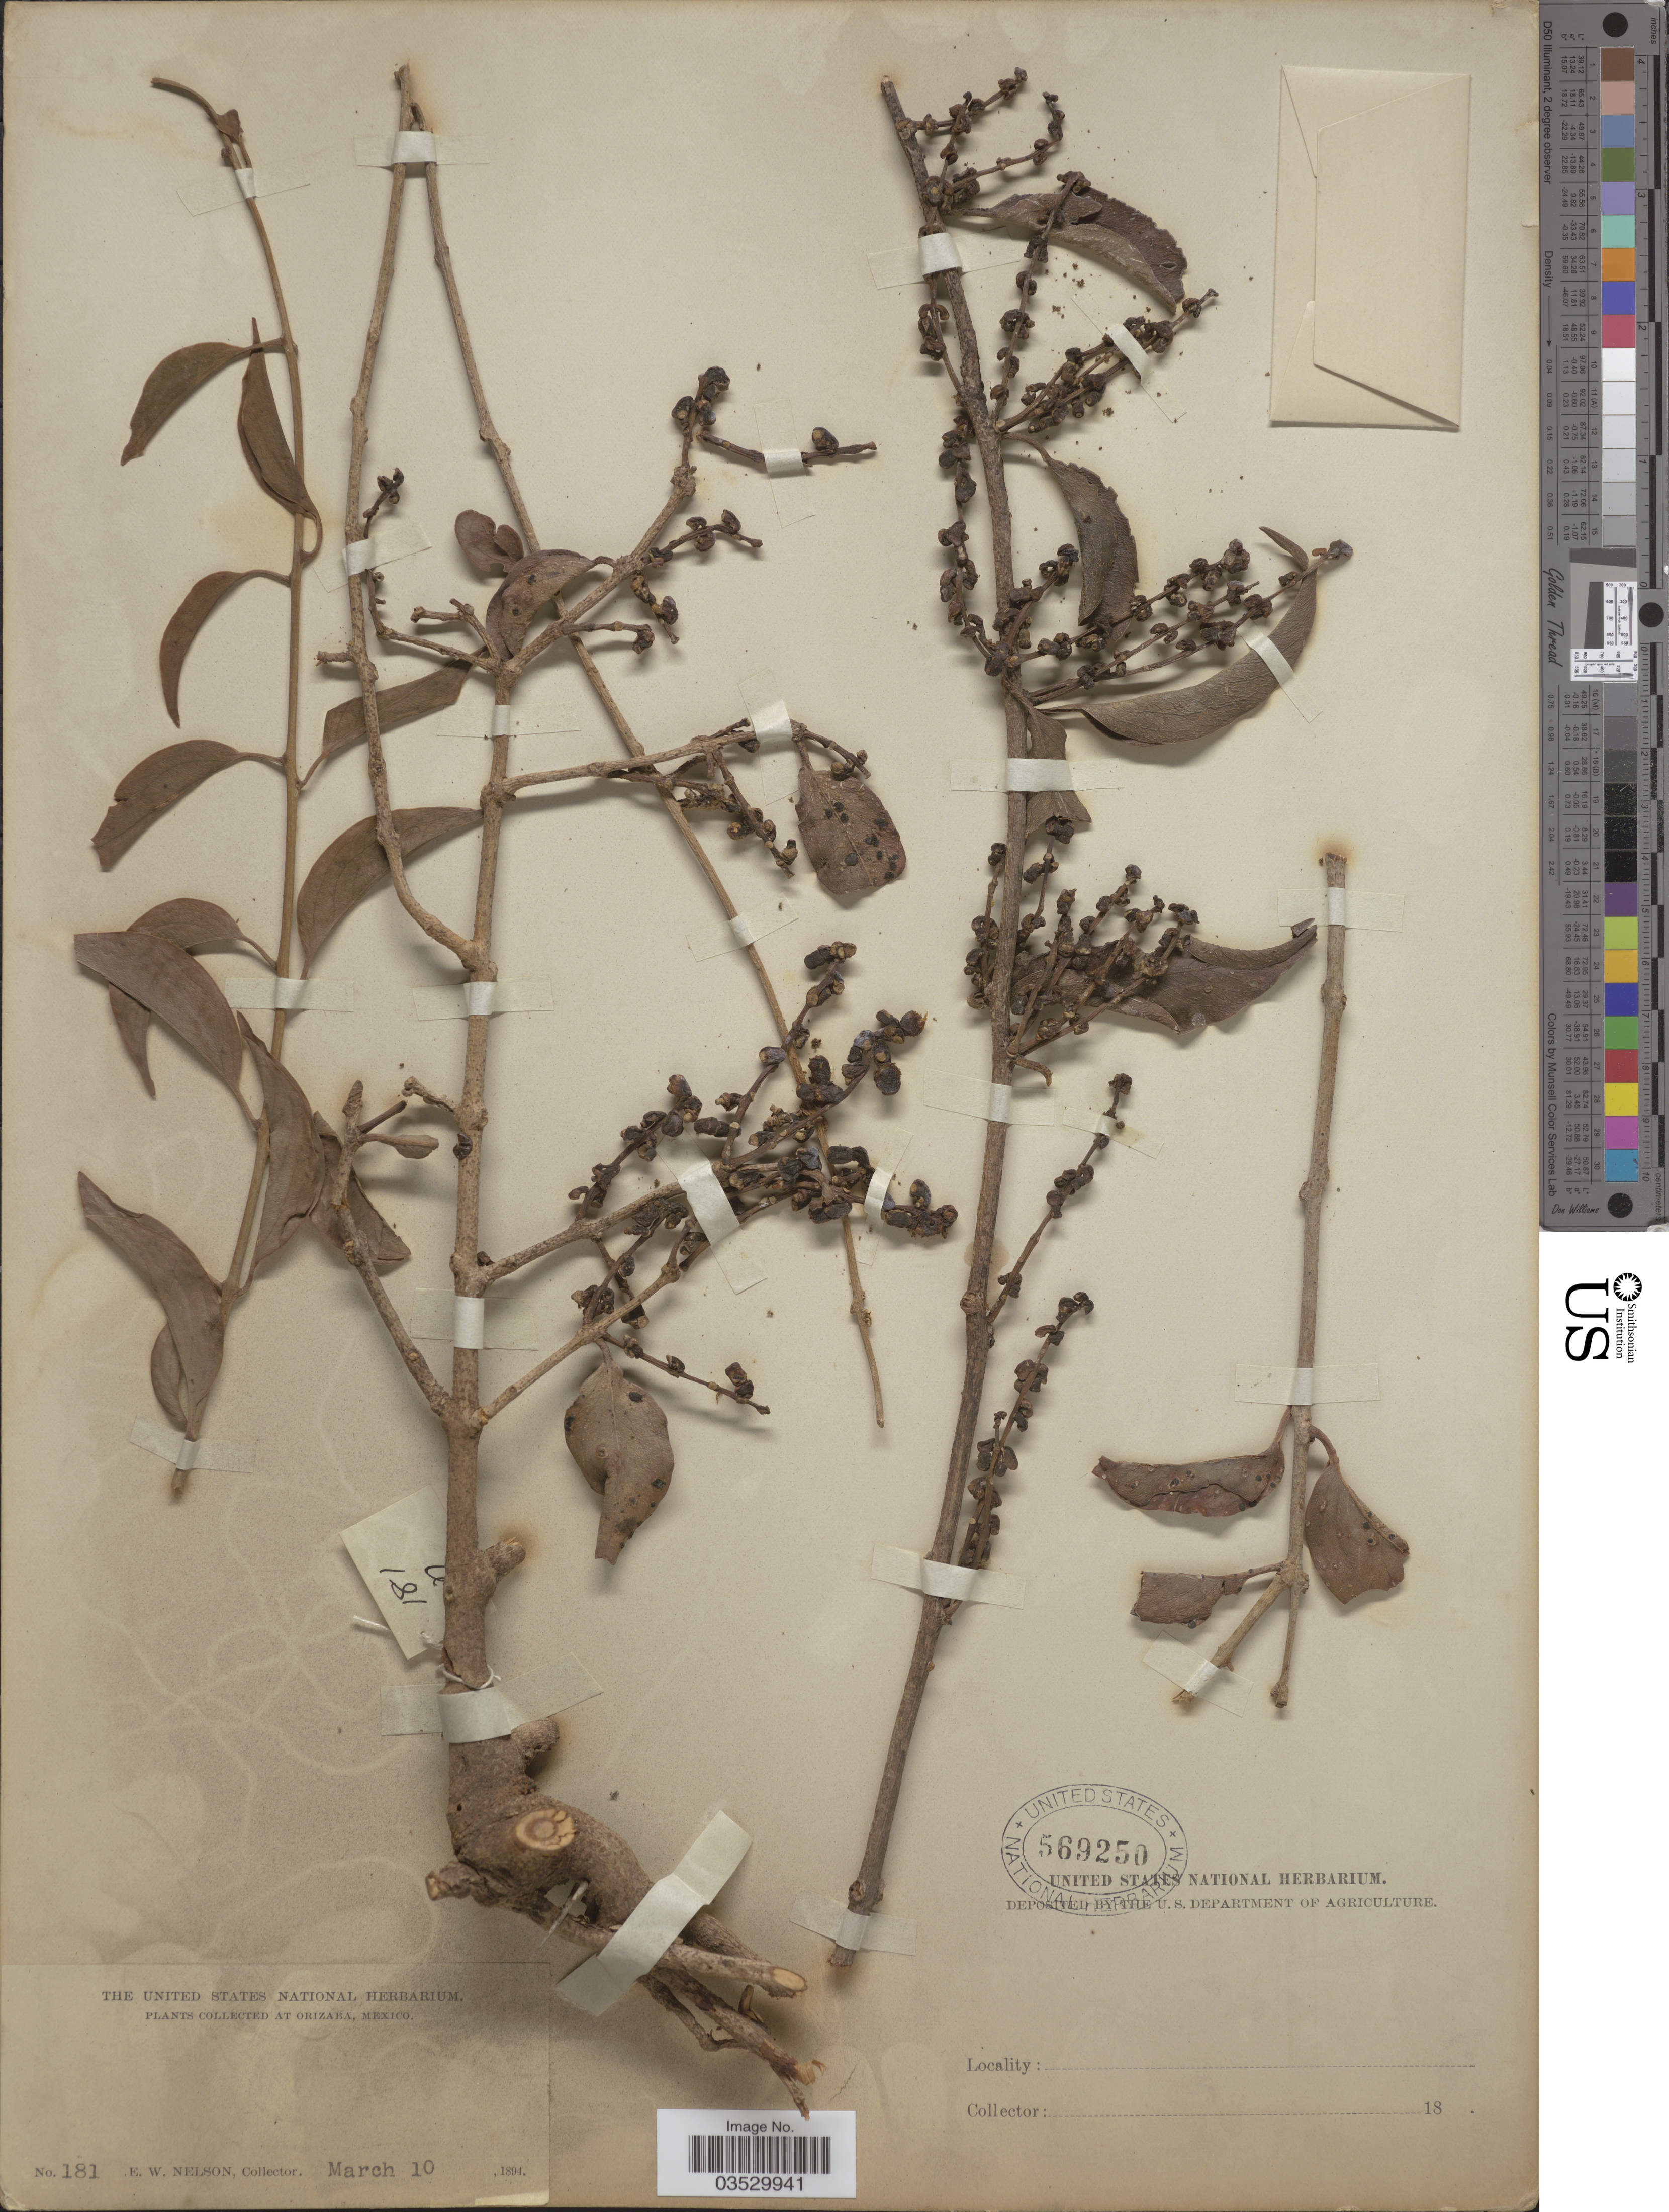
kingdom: Plantae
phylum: Tracheophyta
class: Magnoliopsida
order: Santalales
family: Loranthaceae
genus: Struthanthus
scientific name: Struthanthus densiflorus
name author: (Benth.) Standl.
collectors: E. W. Nelson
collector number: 181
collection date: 1894-03-10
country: Mexico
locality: At Orizaba.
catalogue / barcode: US 569250